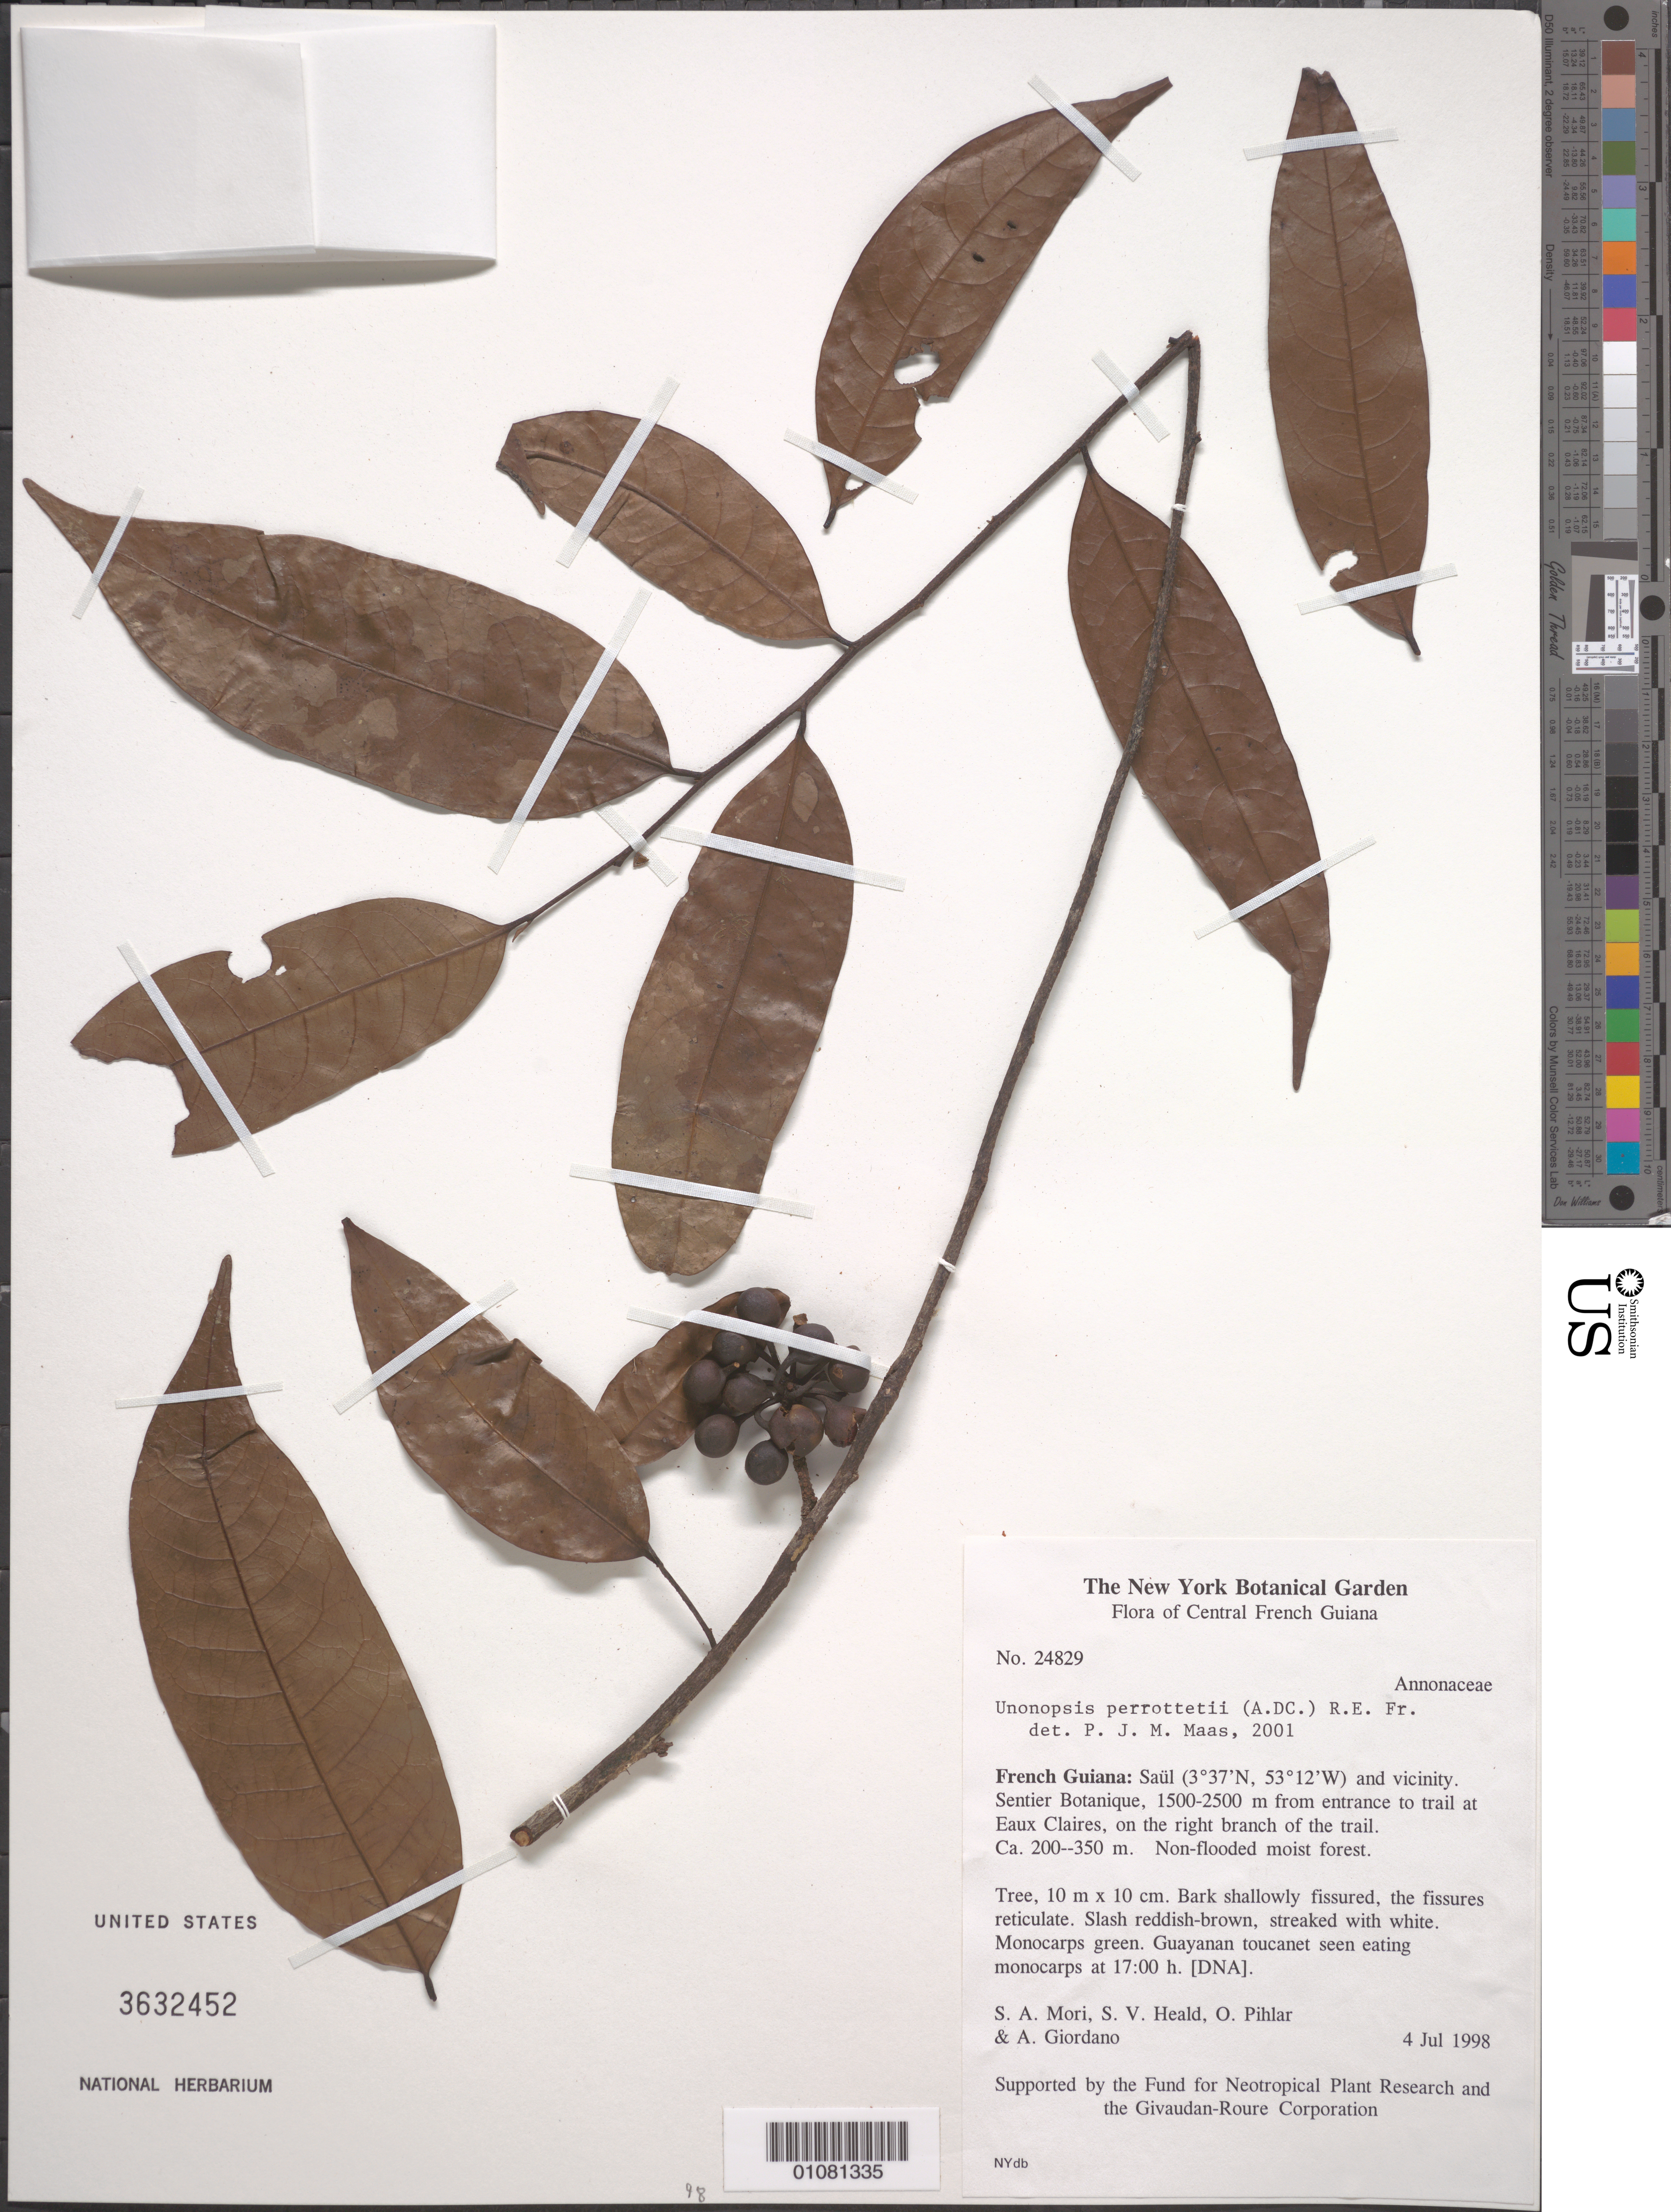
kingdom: Plantae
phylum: Tracheophyta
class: Magnoliopsida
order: Magnoliales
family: Annonaceae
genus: Unonopsis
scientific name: Unonopsis perrottetii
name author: (A. DC.) R.E. Fr.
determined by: Maas, Paul J. M.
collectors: S. Mori, S. Heald, O. Pihlar & A. Giordano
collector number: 24829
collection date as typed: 4-Jul-98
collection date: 1998-07-04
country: French Guiana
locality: Saül and vic., Sentier Botanique, 1500-2500m from entrance to trail at Eaux Claires, on the right branch of the trail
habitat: Non-flooded moist forest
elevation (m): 200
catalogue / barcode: US 3632452